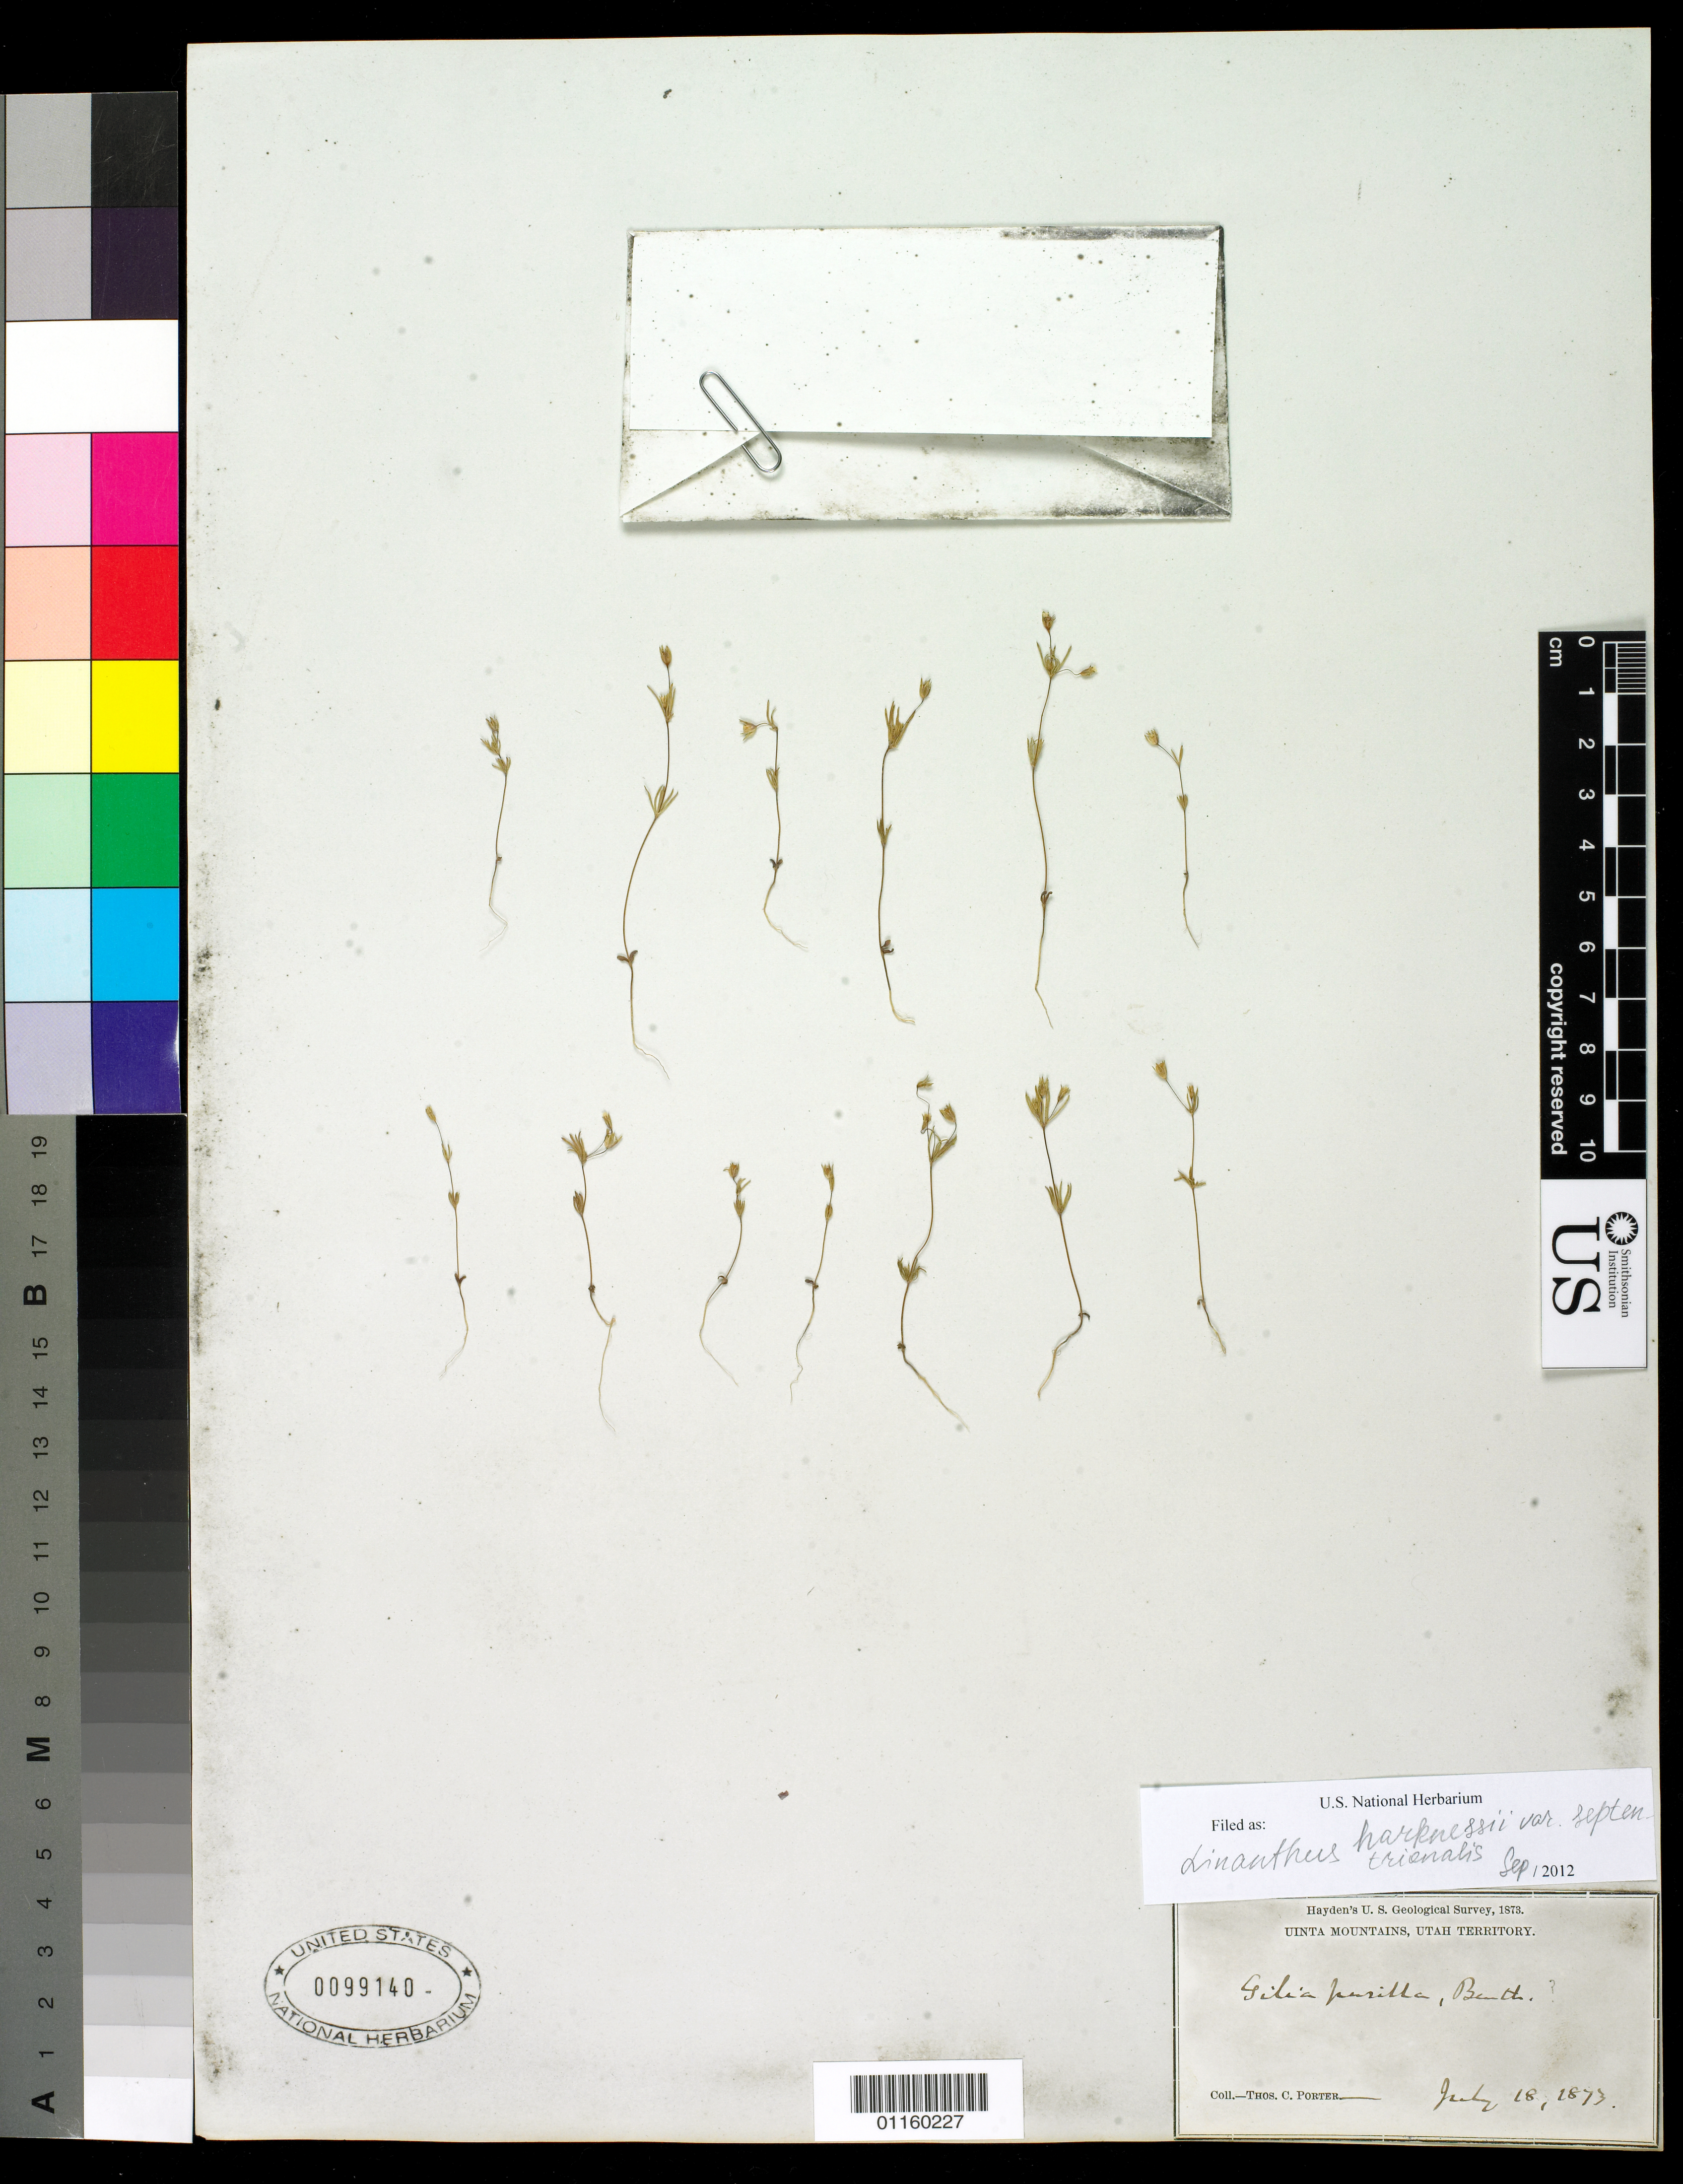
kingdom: Plantae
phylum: Tracheophyta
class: Magnoliopsida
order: Ericales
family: Polemoniaceae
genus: Leptosiphon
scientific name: Leptosiphon septentrionalis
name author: (H. Mason) J.M. Porter & L.A. Johnson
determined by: Strong, Mark T., (BOT), Smithsonian Institution - National Museum of Natural History (UNITED STATES)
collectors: T. C. Porter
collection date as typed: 18 Jul 1873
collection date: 1873-07-18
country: United States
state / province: Utah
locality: Uinta Mts.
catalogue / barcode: US 99140